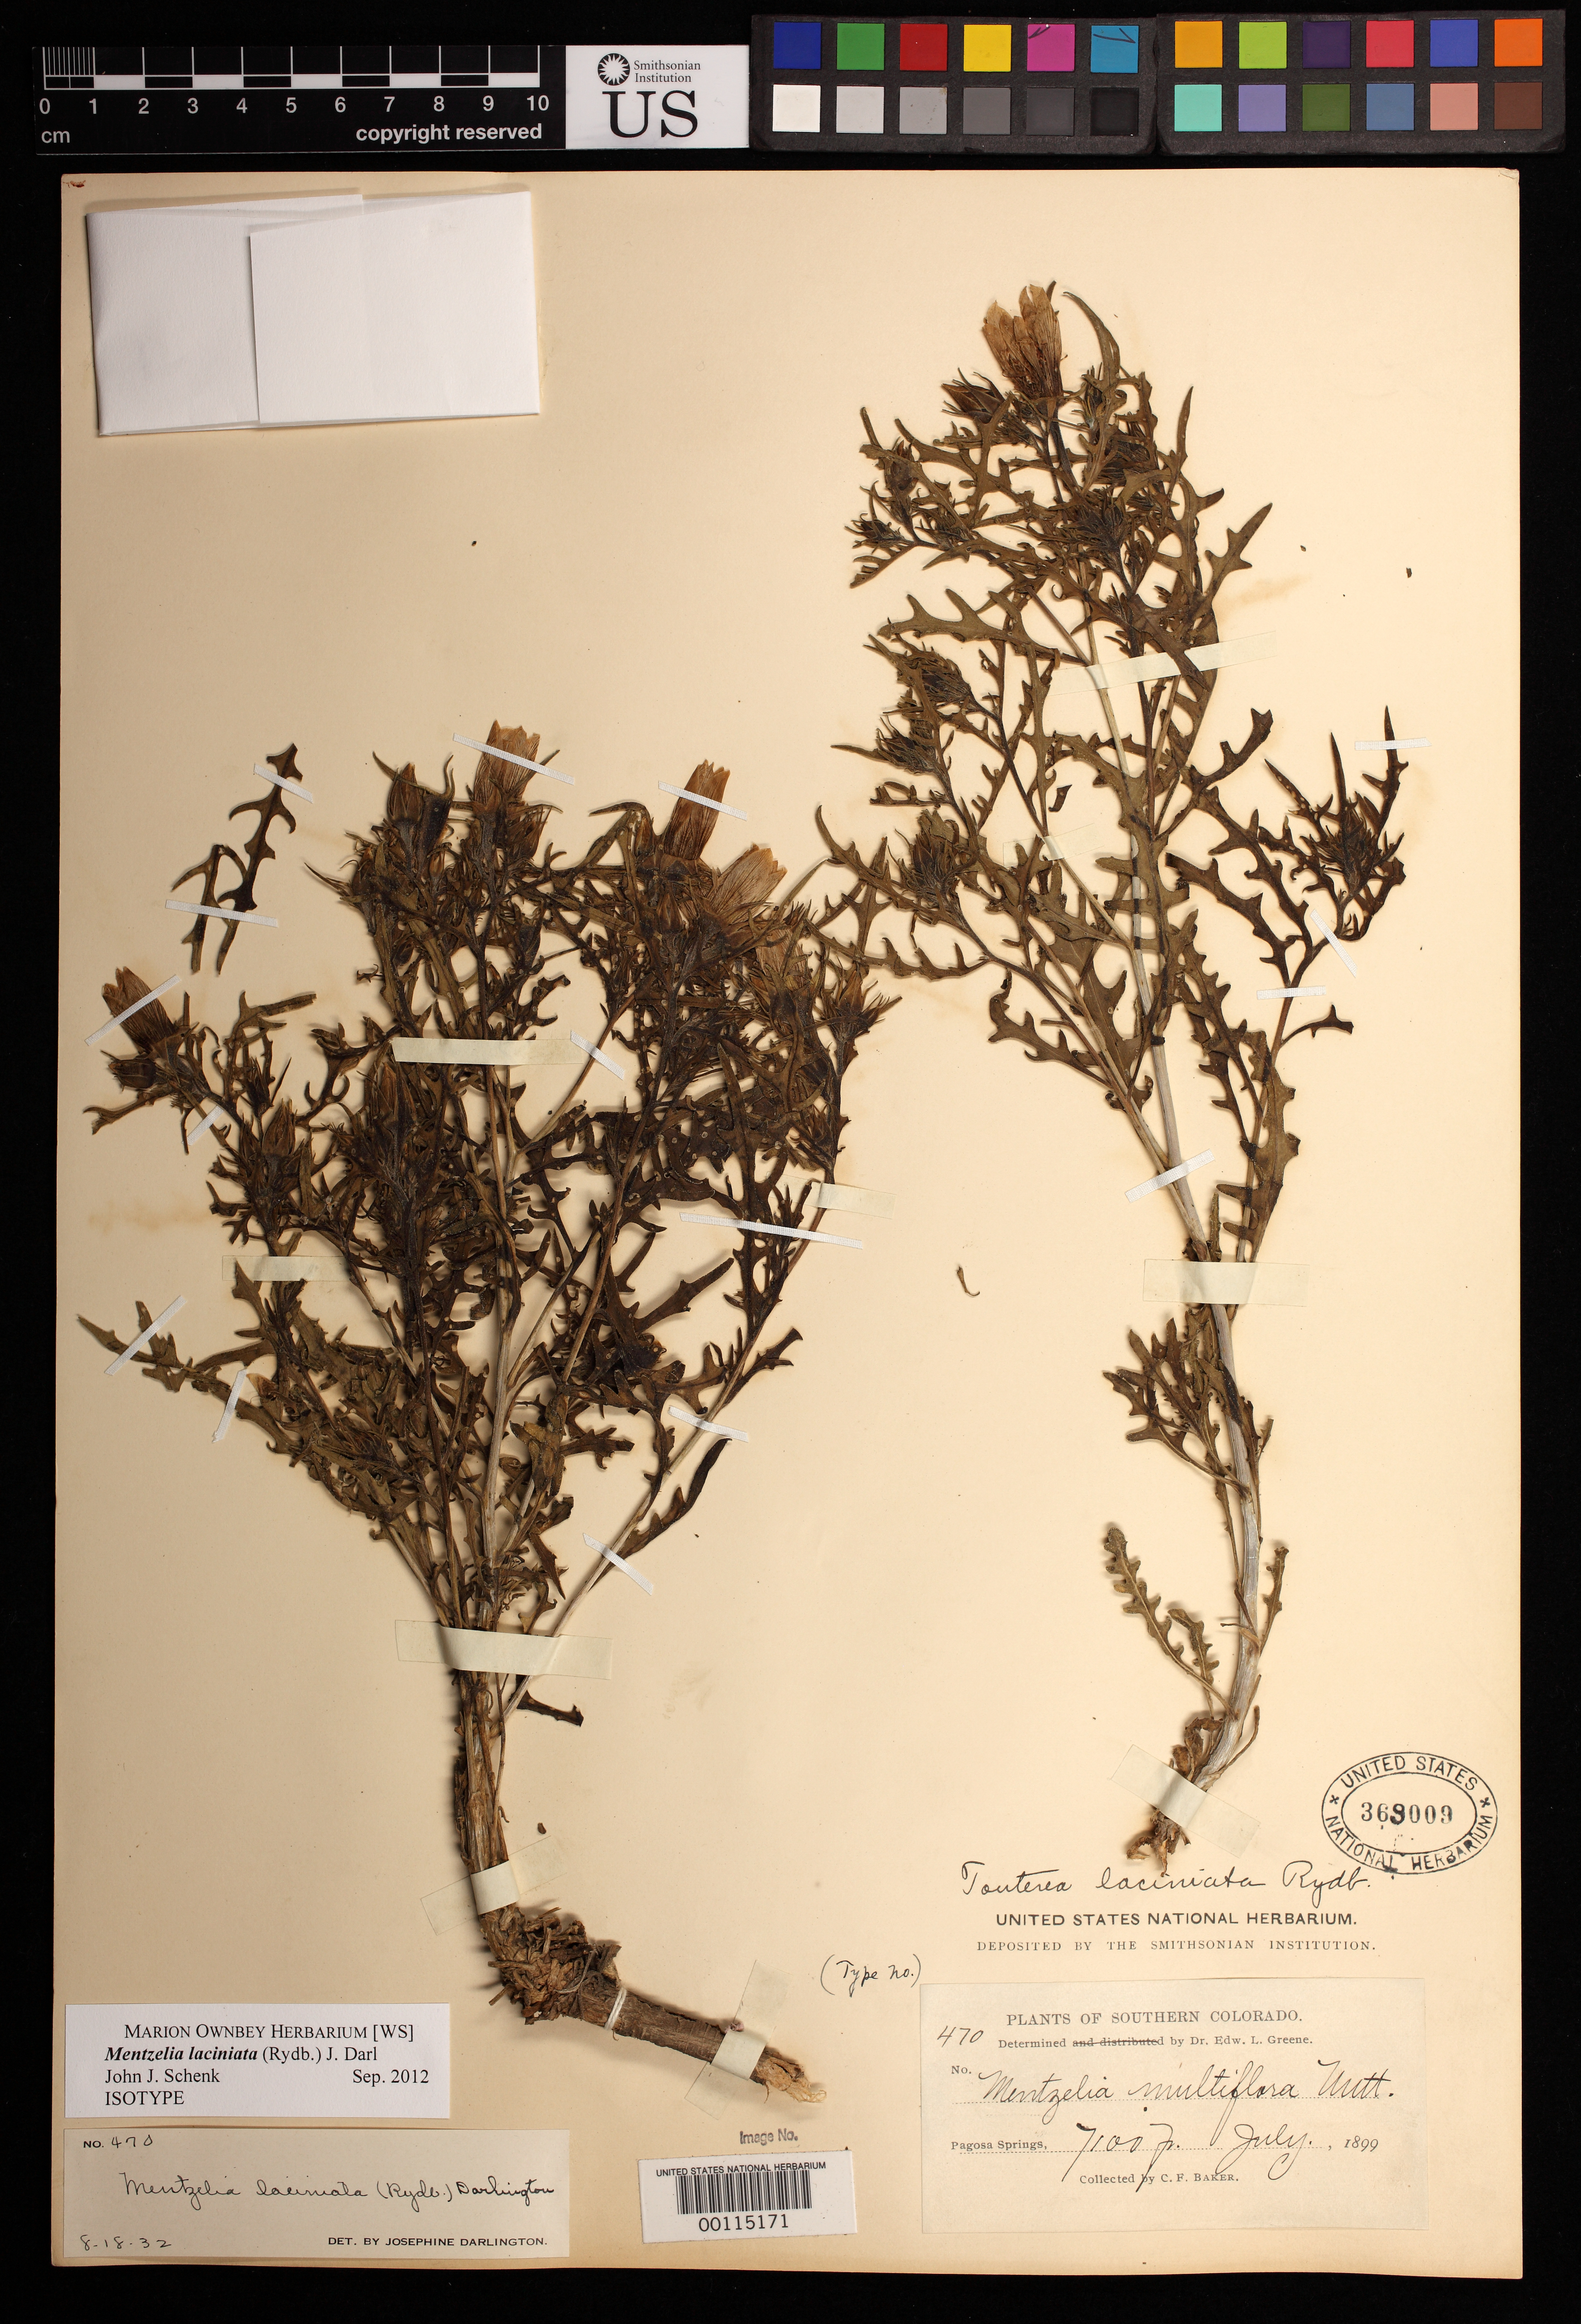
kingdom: Plantae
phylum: Tracheophyta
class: Magnoliopsida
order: Cornales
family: Loasaceae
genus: Touterea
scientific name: Touterea laciniata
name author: Rydb.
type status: Isotype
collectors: C. F. Baker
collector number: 470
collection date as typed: Jul 1899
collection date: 1899-07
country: United States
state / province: Colorado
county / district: Archuleta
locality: Pagosa Springs.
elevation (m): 2164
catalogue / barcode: US 369009